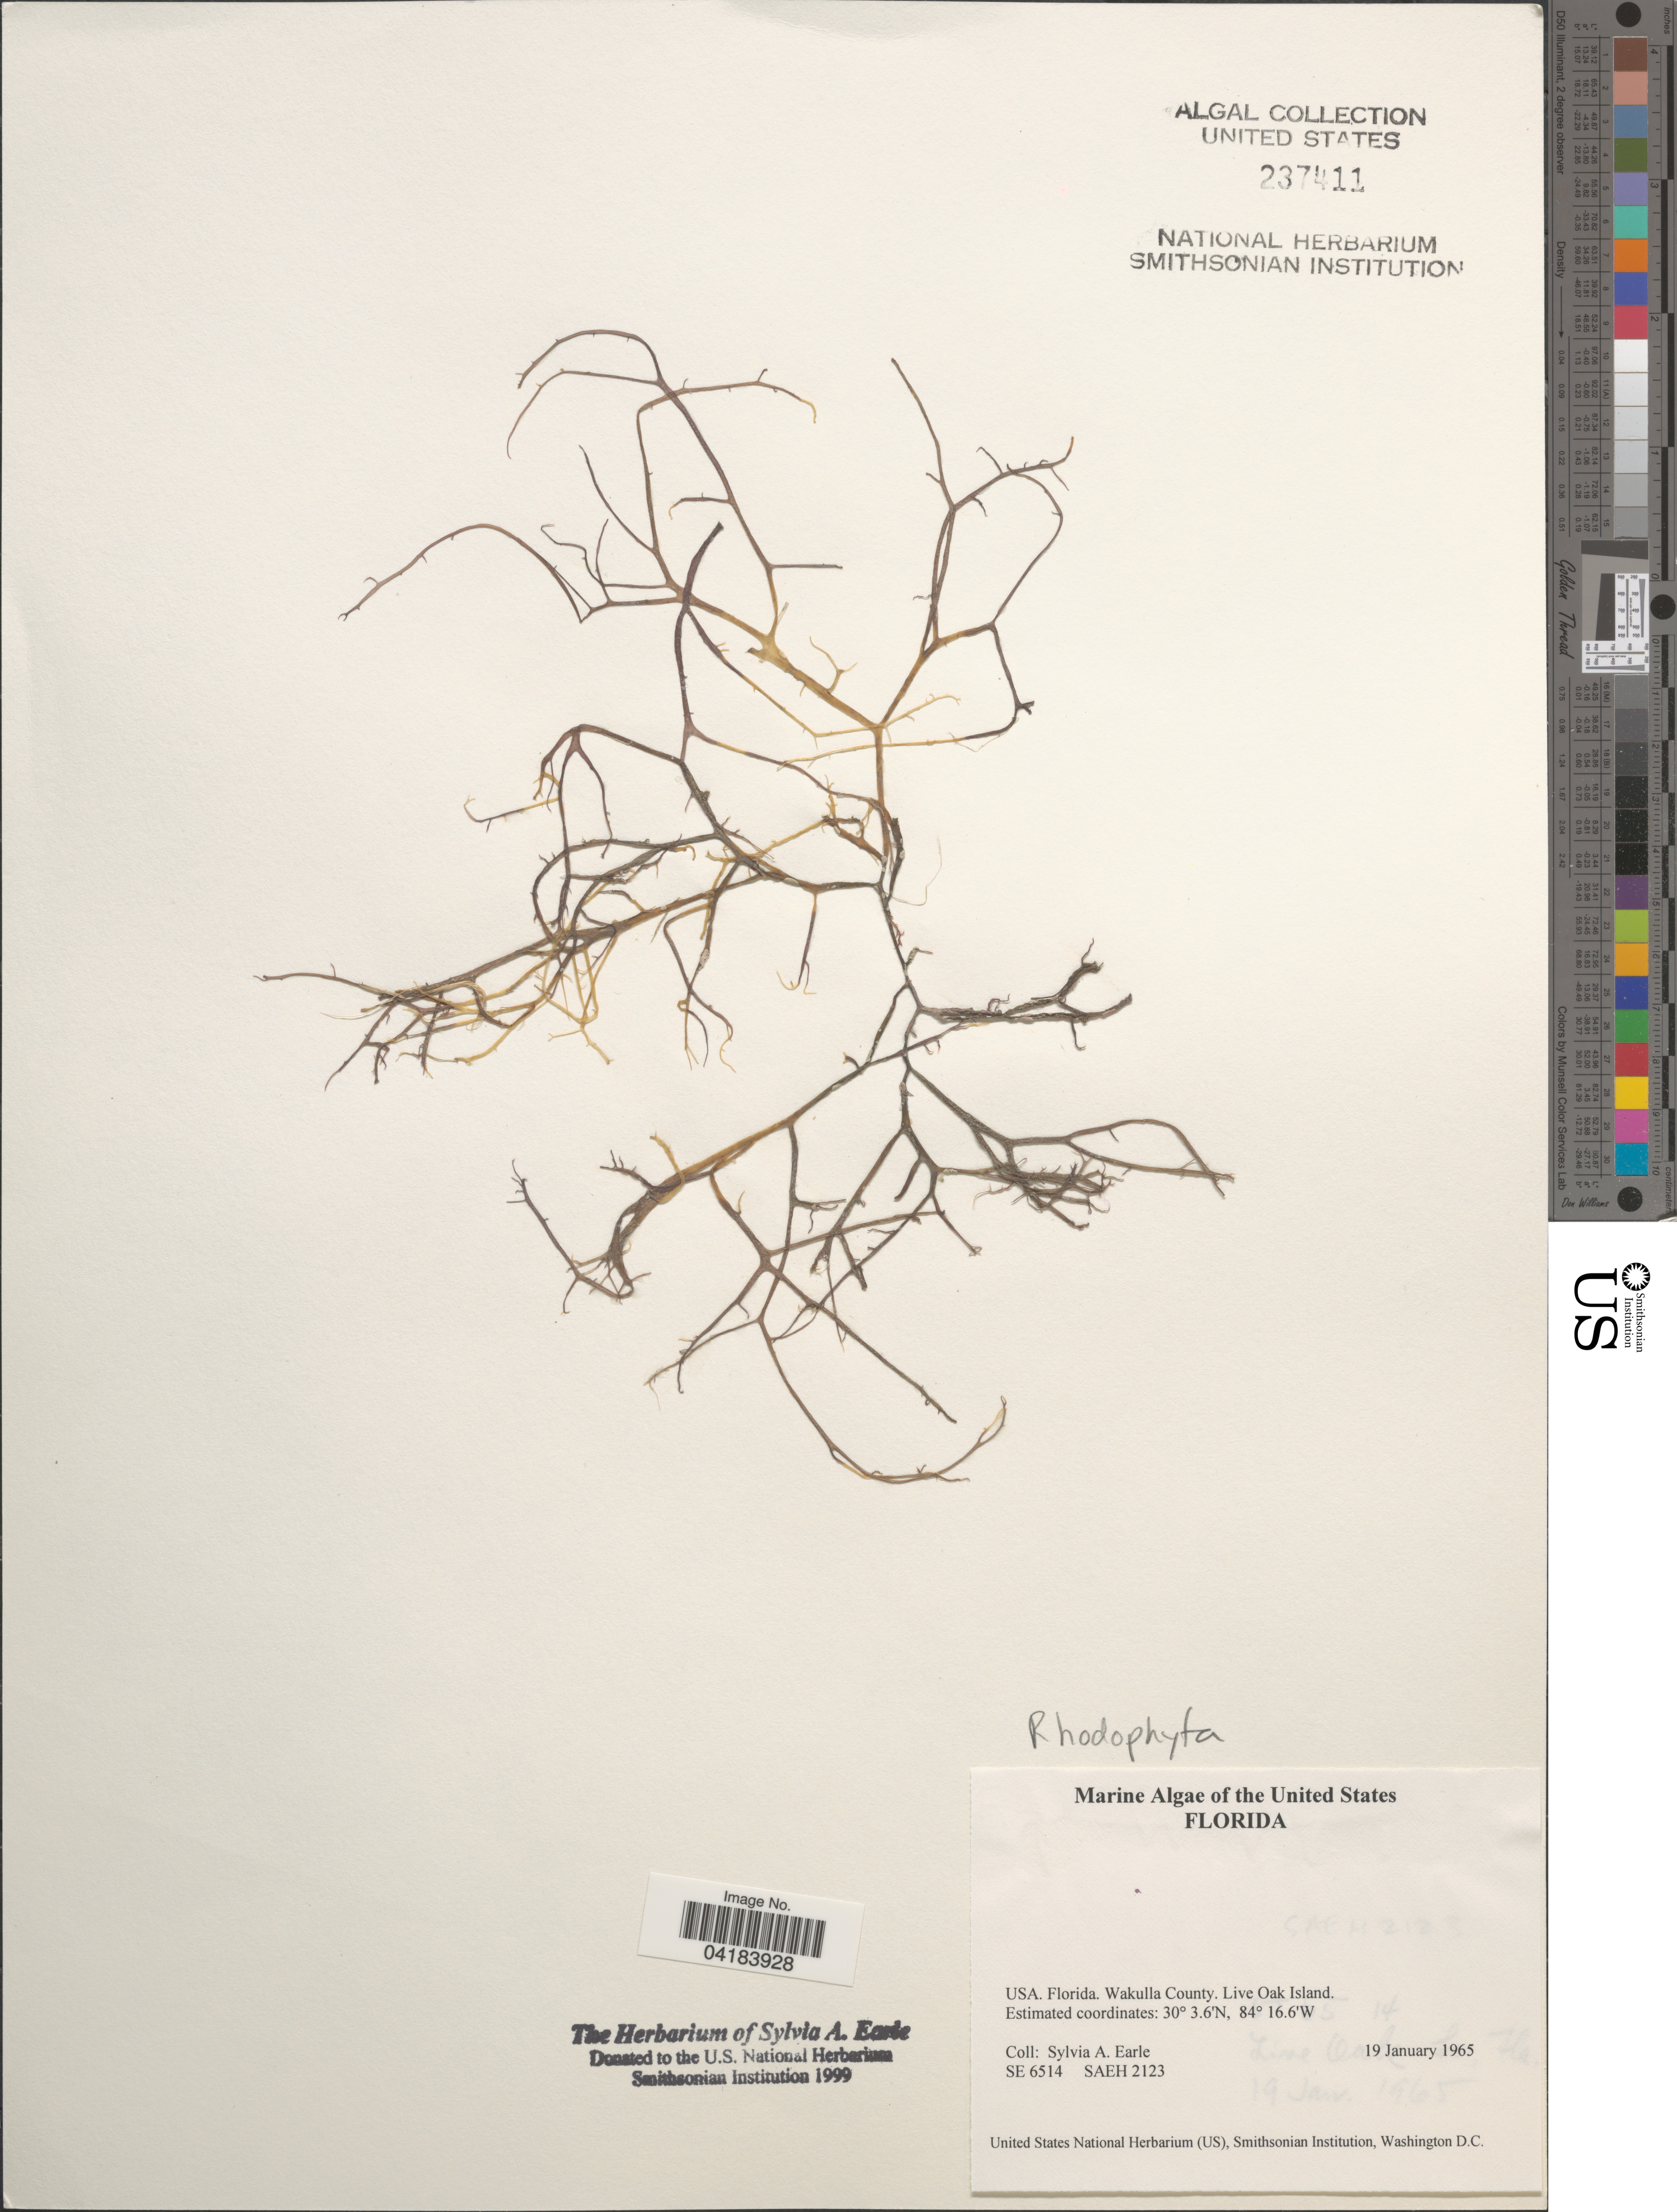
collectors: S. A. Earle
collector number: SE6514/SAEH2123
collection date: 1965-01-19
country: United States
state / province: Florida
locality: Wakulla County. Live Oak Island.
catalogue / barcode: US 237411